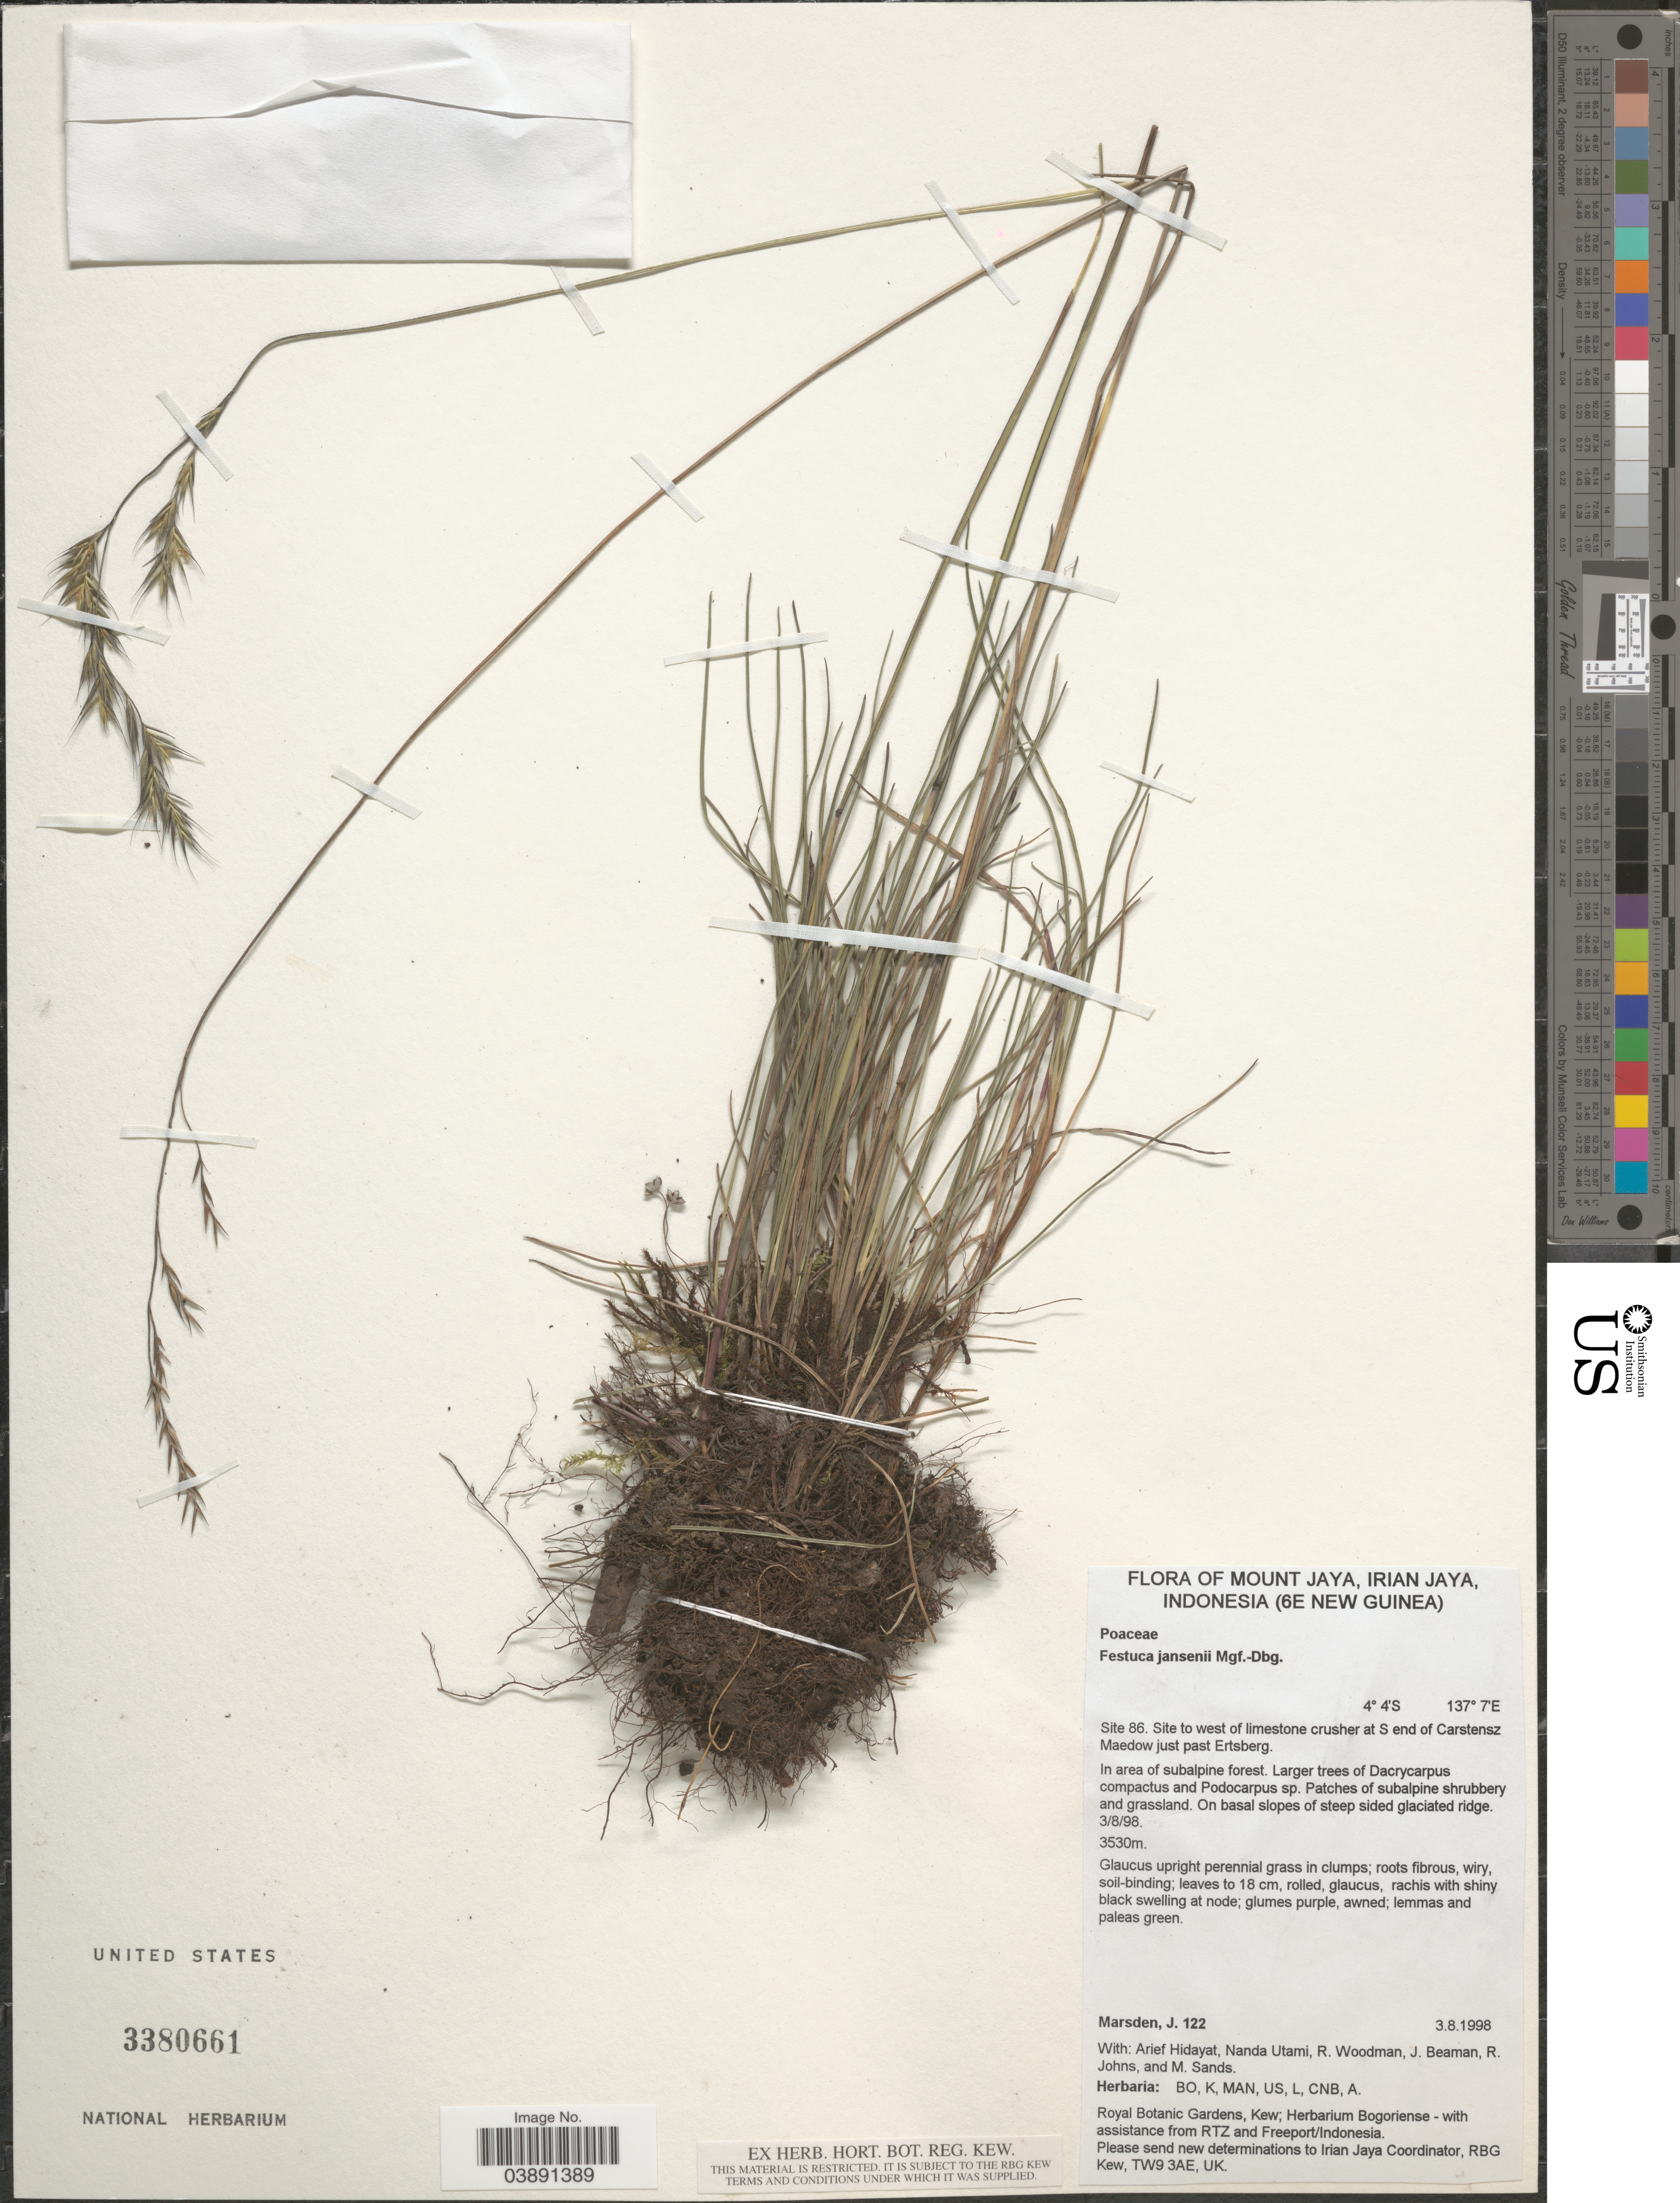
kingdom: Plantae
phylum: Tracheophyta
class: Liliopsida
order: Poales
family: Poaceae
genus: Festuca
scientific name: Festuca jansenii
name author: Markgr.-Dann. ex P. Royen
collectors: J. Marsden, A. Hidayat, N. Utami & R. Woodman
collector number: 122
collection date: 1998-08-03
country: Indonesia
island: New Guinea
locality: Mount Jaya, Irian Jaya, Indonesia (6e New Guinea). Site 86. Site to west of limestone crusher at S end of Carstenz Meadow just past Ertsberg.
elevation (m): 3530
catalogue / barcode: US 3380661